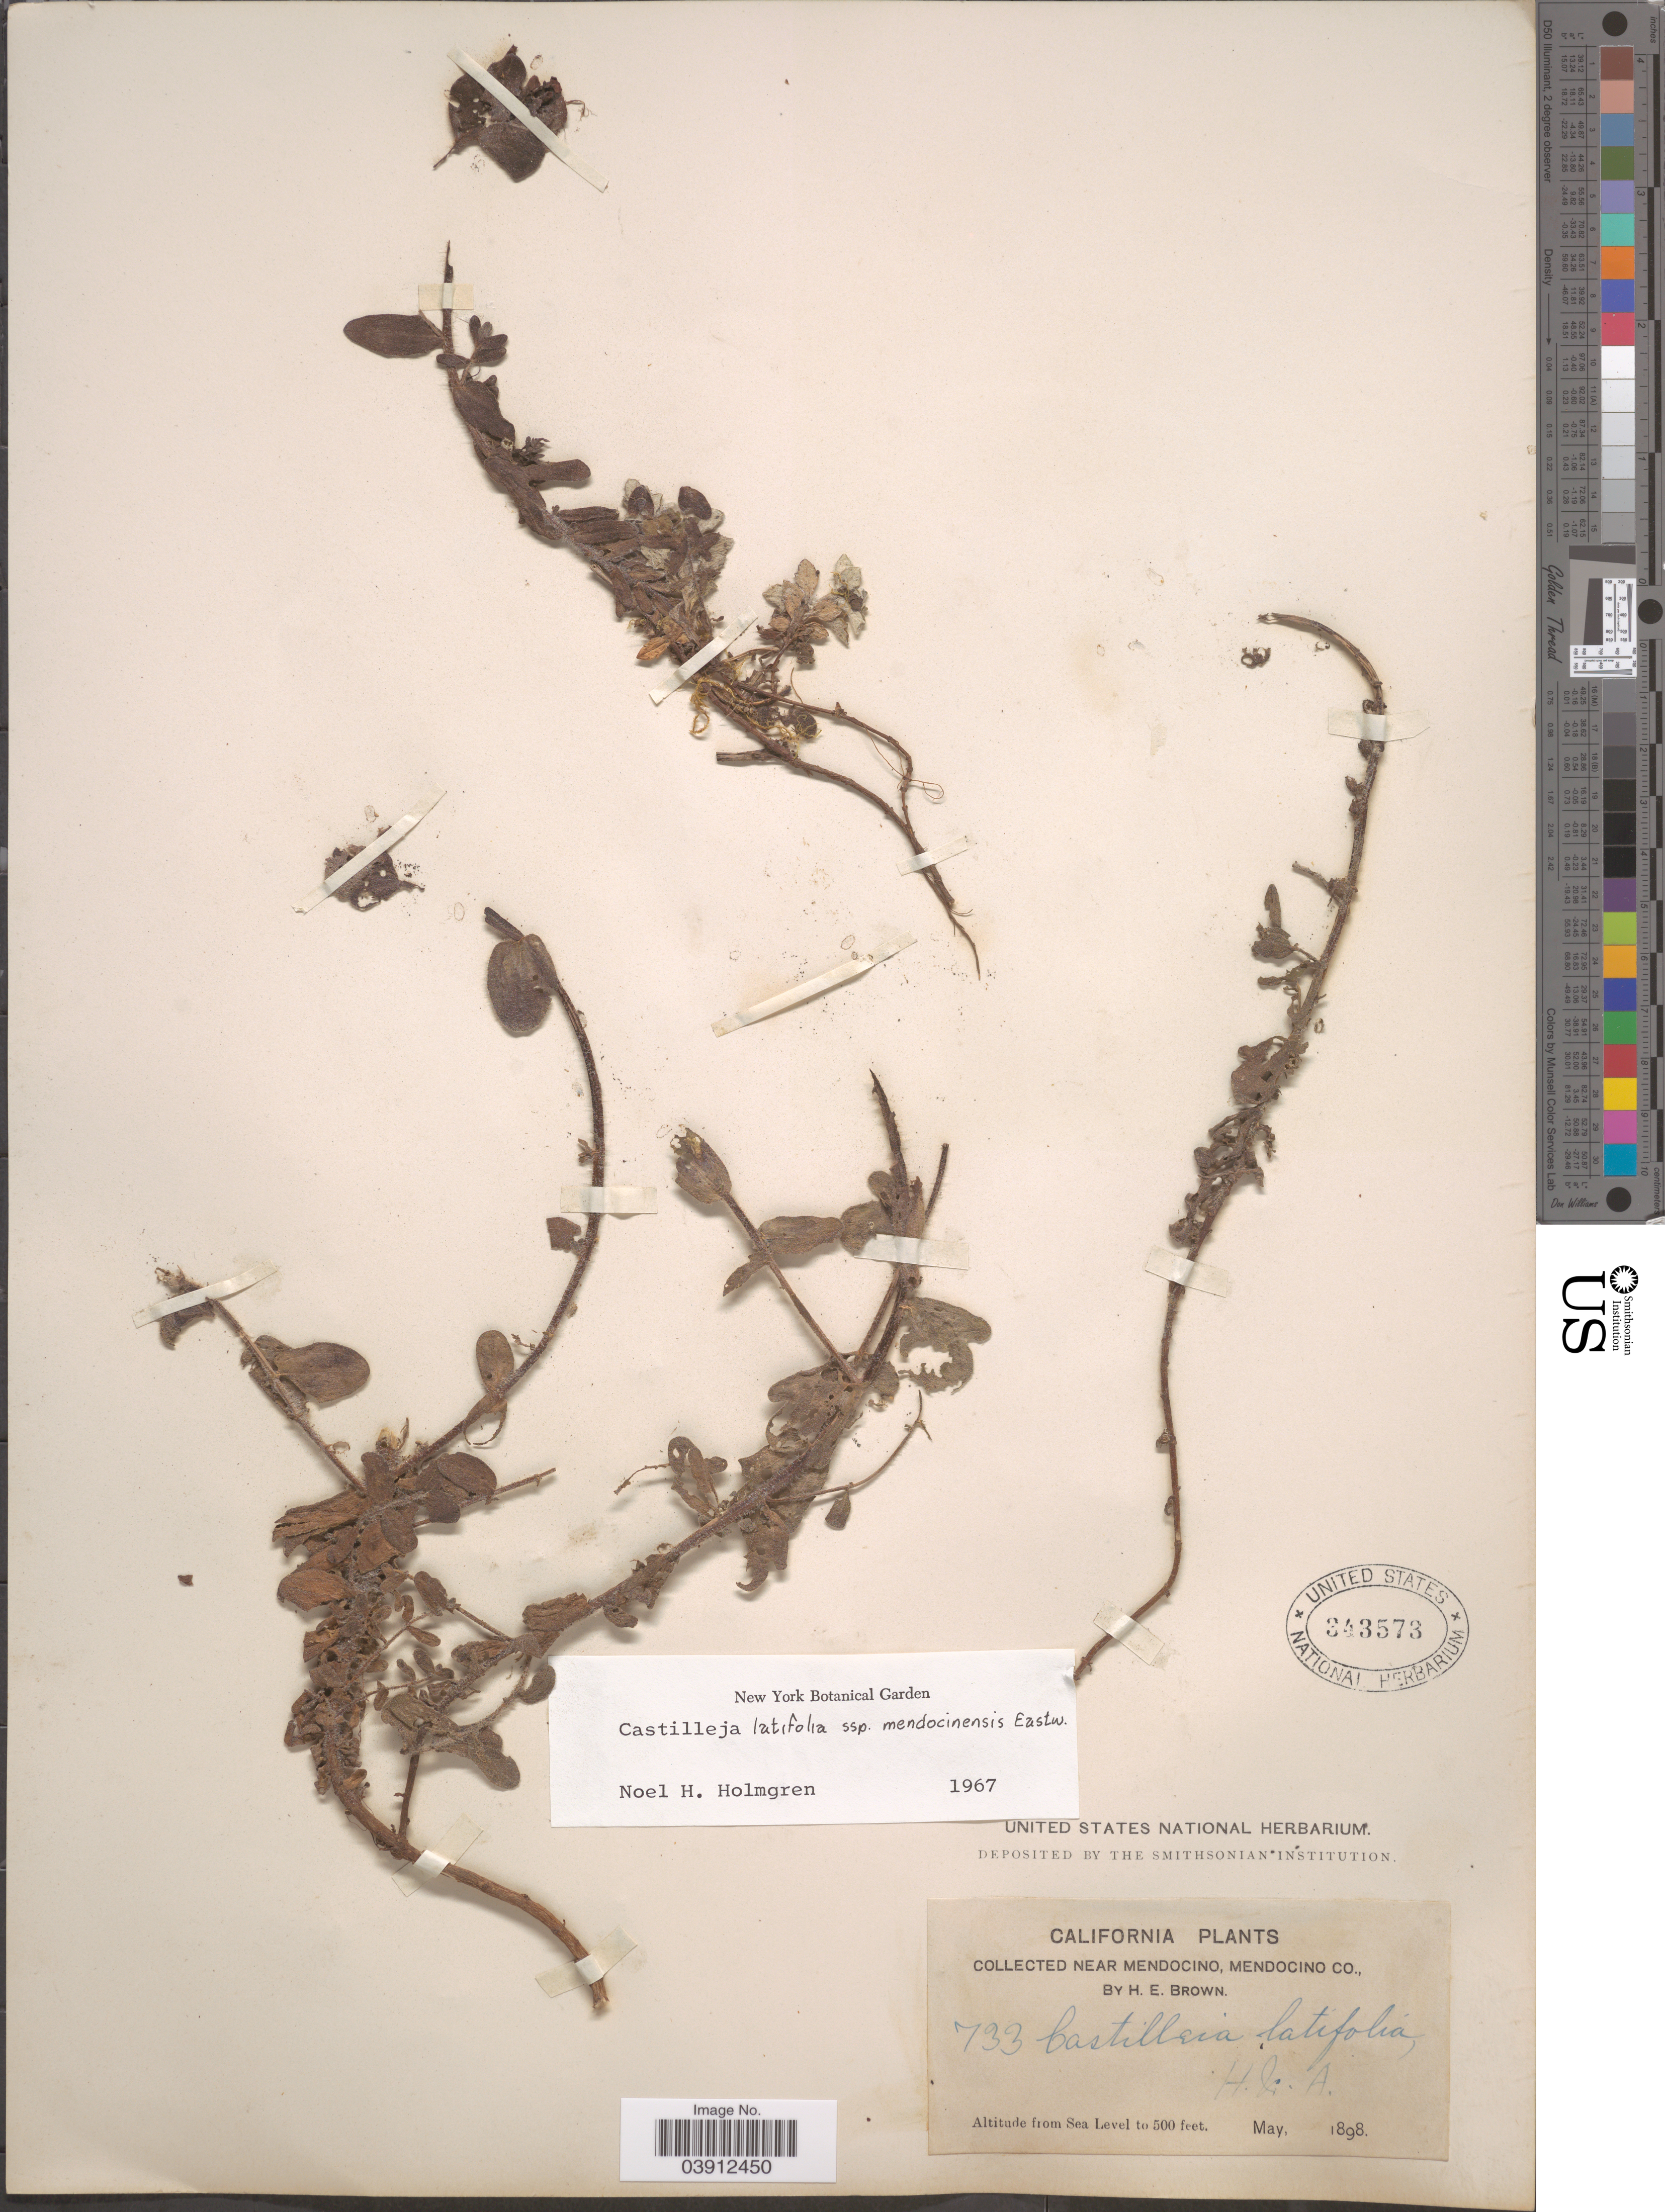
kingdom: Plantae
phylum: Tracheophyta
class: Magnoliopsida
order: Lamiales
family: Orobanchaceae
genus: Castilleja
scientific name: Castilleja latifolia subsp. mendocinensis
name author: Eastw.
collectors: H. E. Brown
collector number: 733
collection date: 1898-05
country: United States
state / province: California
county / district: Mendocino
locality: Near Mendocino, Mendocino Co.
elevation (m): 152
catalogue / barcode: US 343573